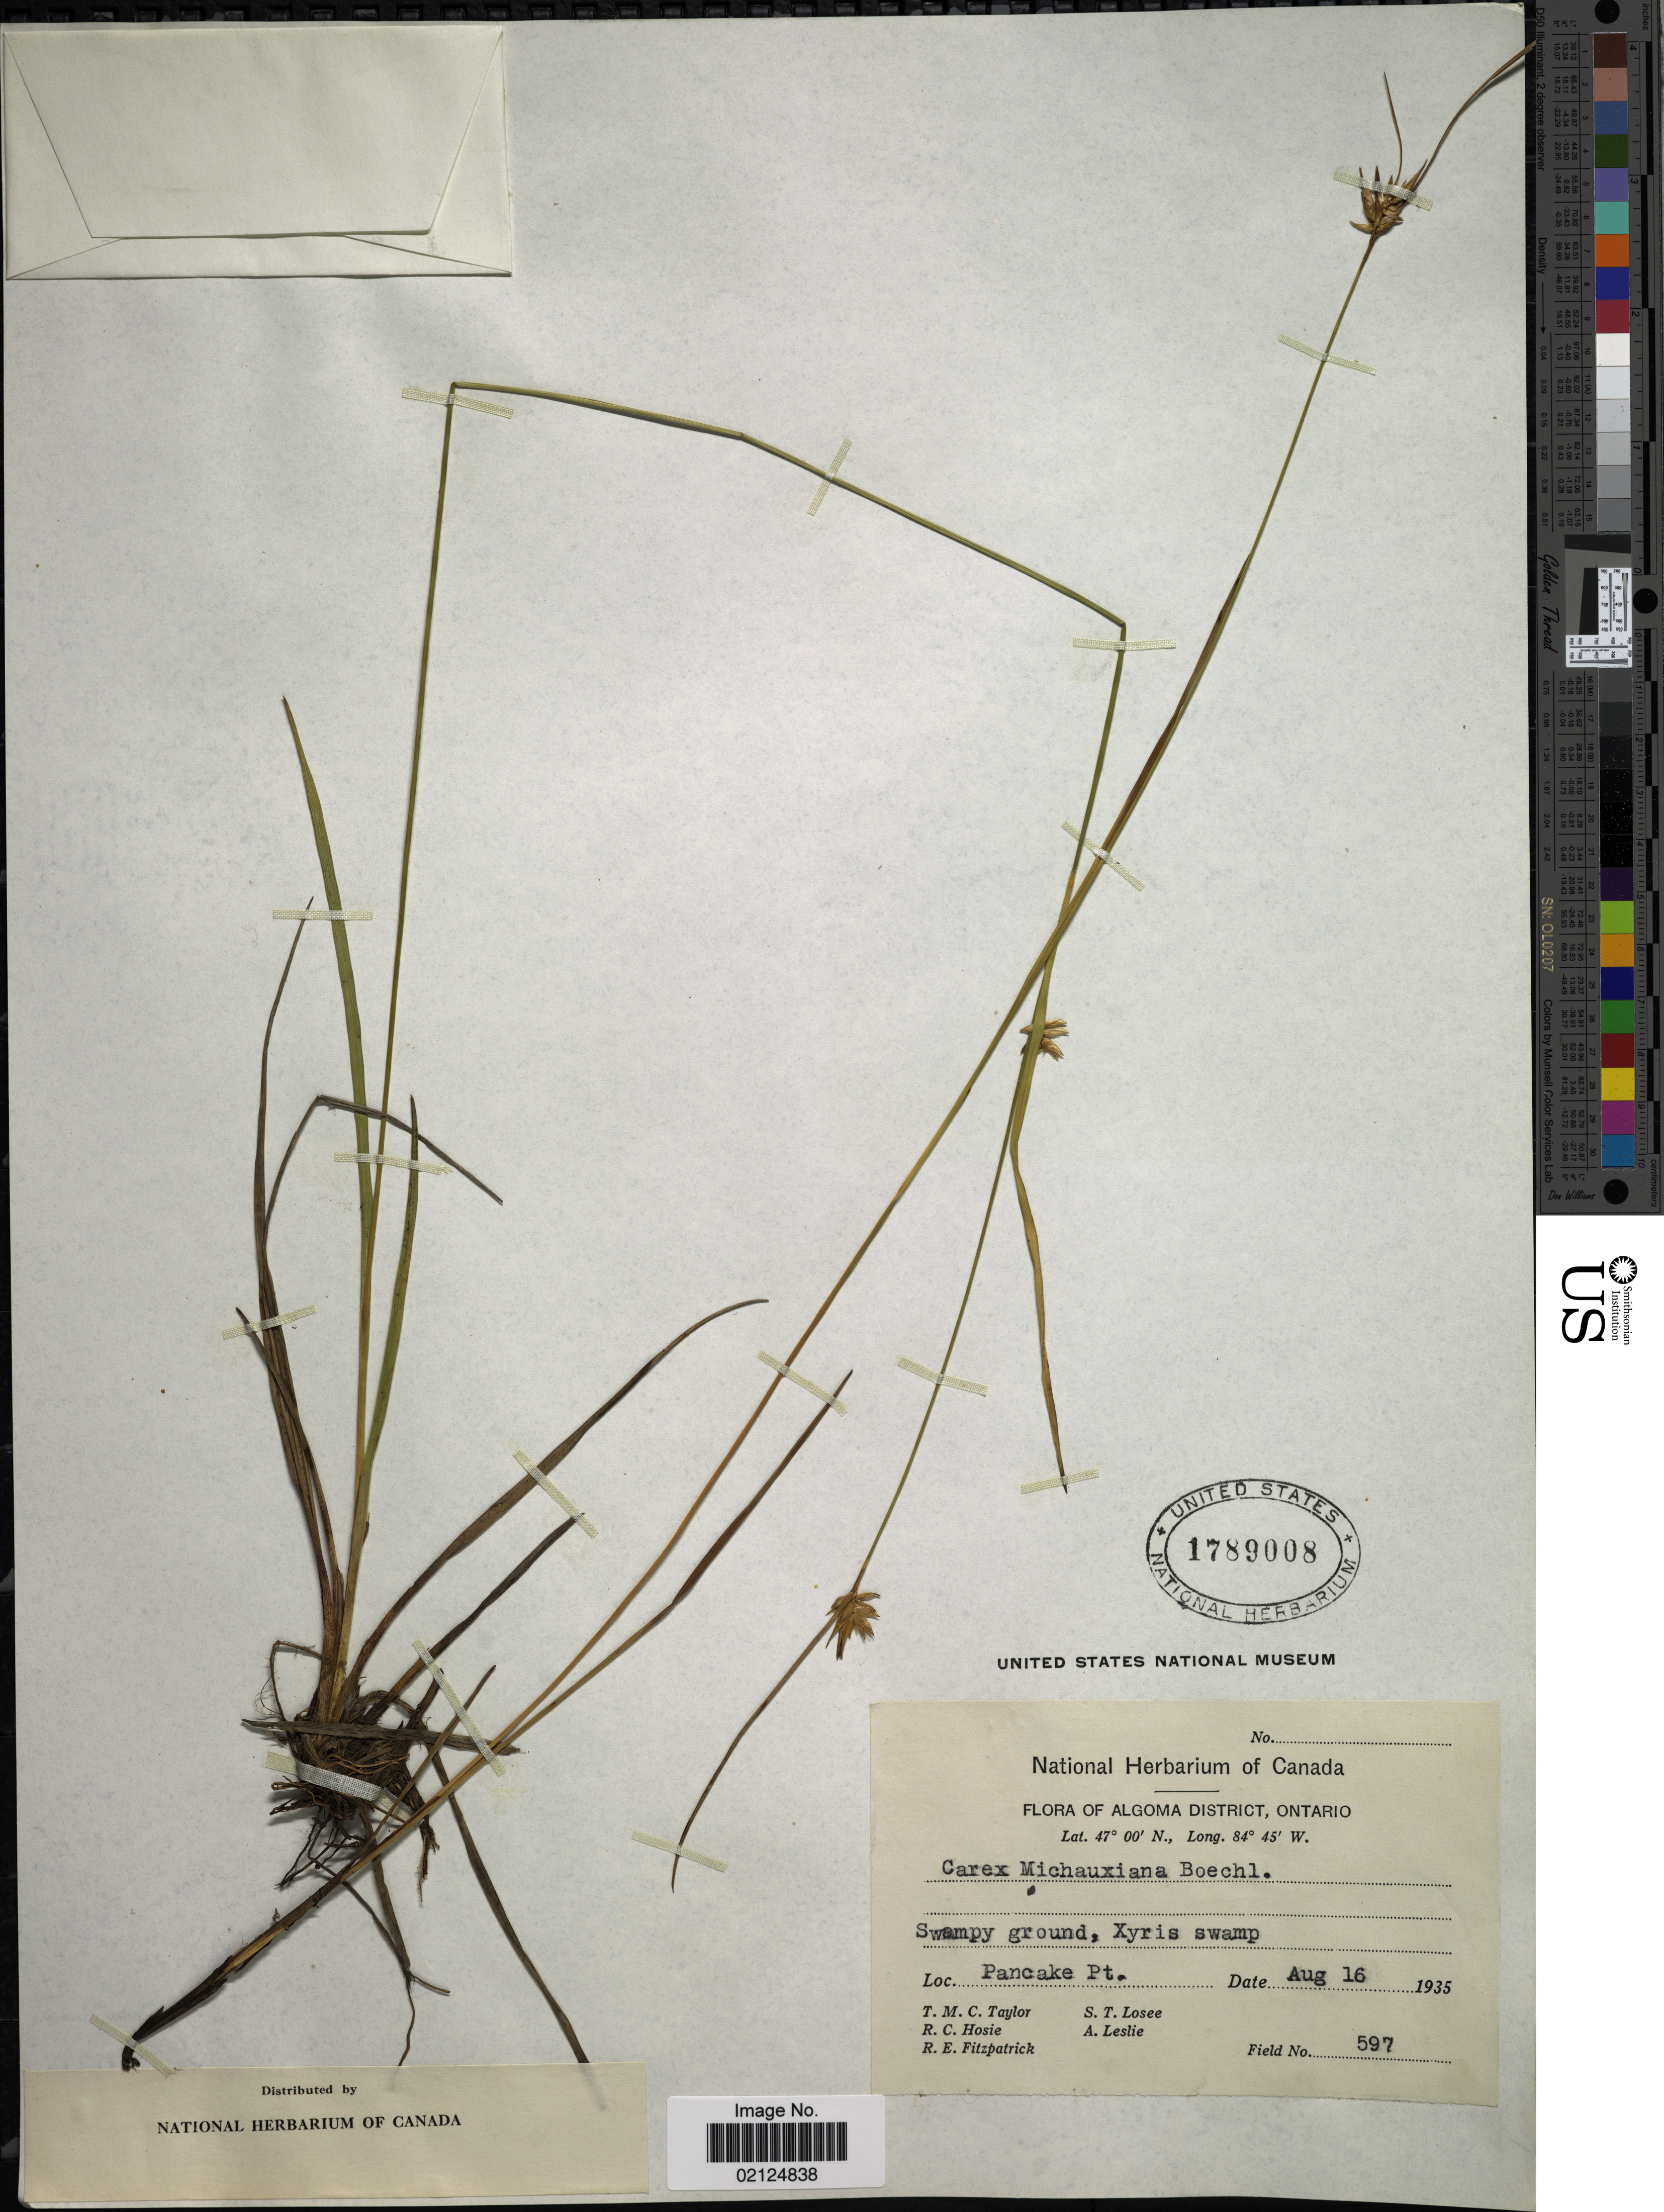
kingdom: Plantae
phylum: Tracheophyta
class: Liliopsida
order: Poales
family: Cyperaceae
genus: Carex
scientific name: Carex michauxiana subsp. michauxiana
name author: Boeckeler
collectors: T. M. C. Taylor, R. Hosie, R. Fitzpatrick, S. Losee & A. Leslie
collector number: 597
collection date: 1935-08-16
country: Canada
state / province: Ontario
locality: Algoma District, Swampy ground, Xyris swamp, Pancake Pt.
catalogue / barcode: US 1789008